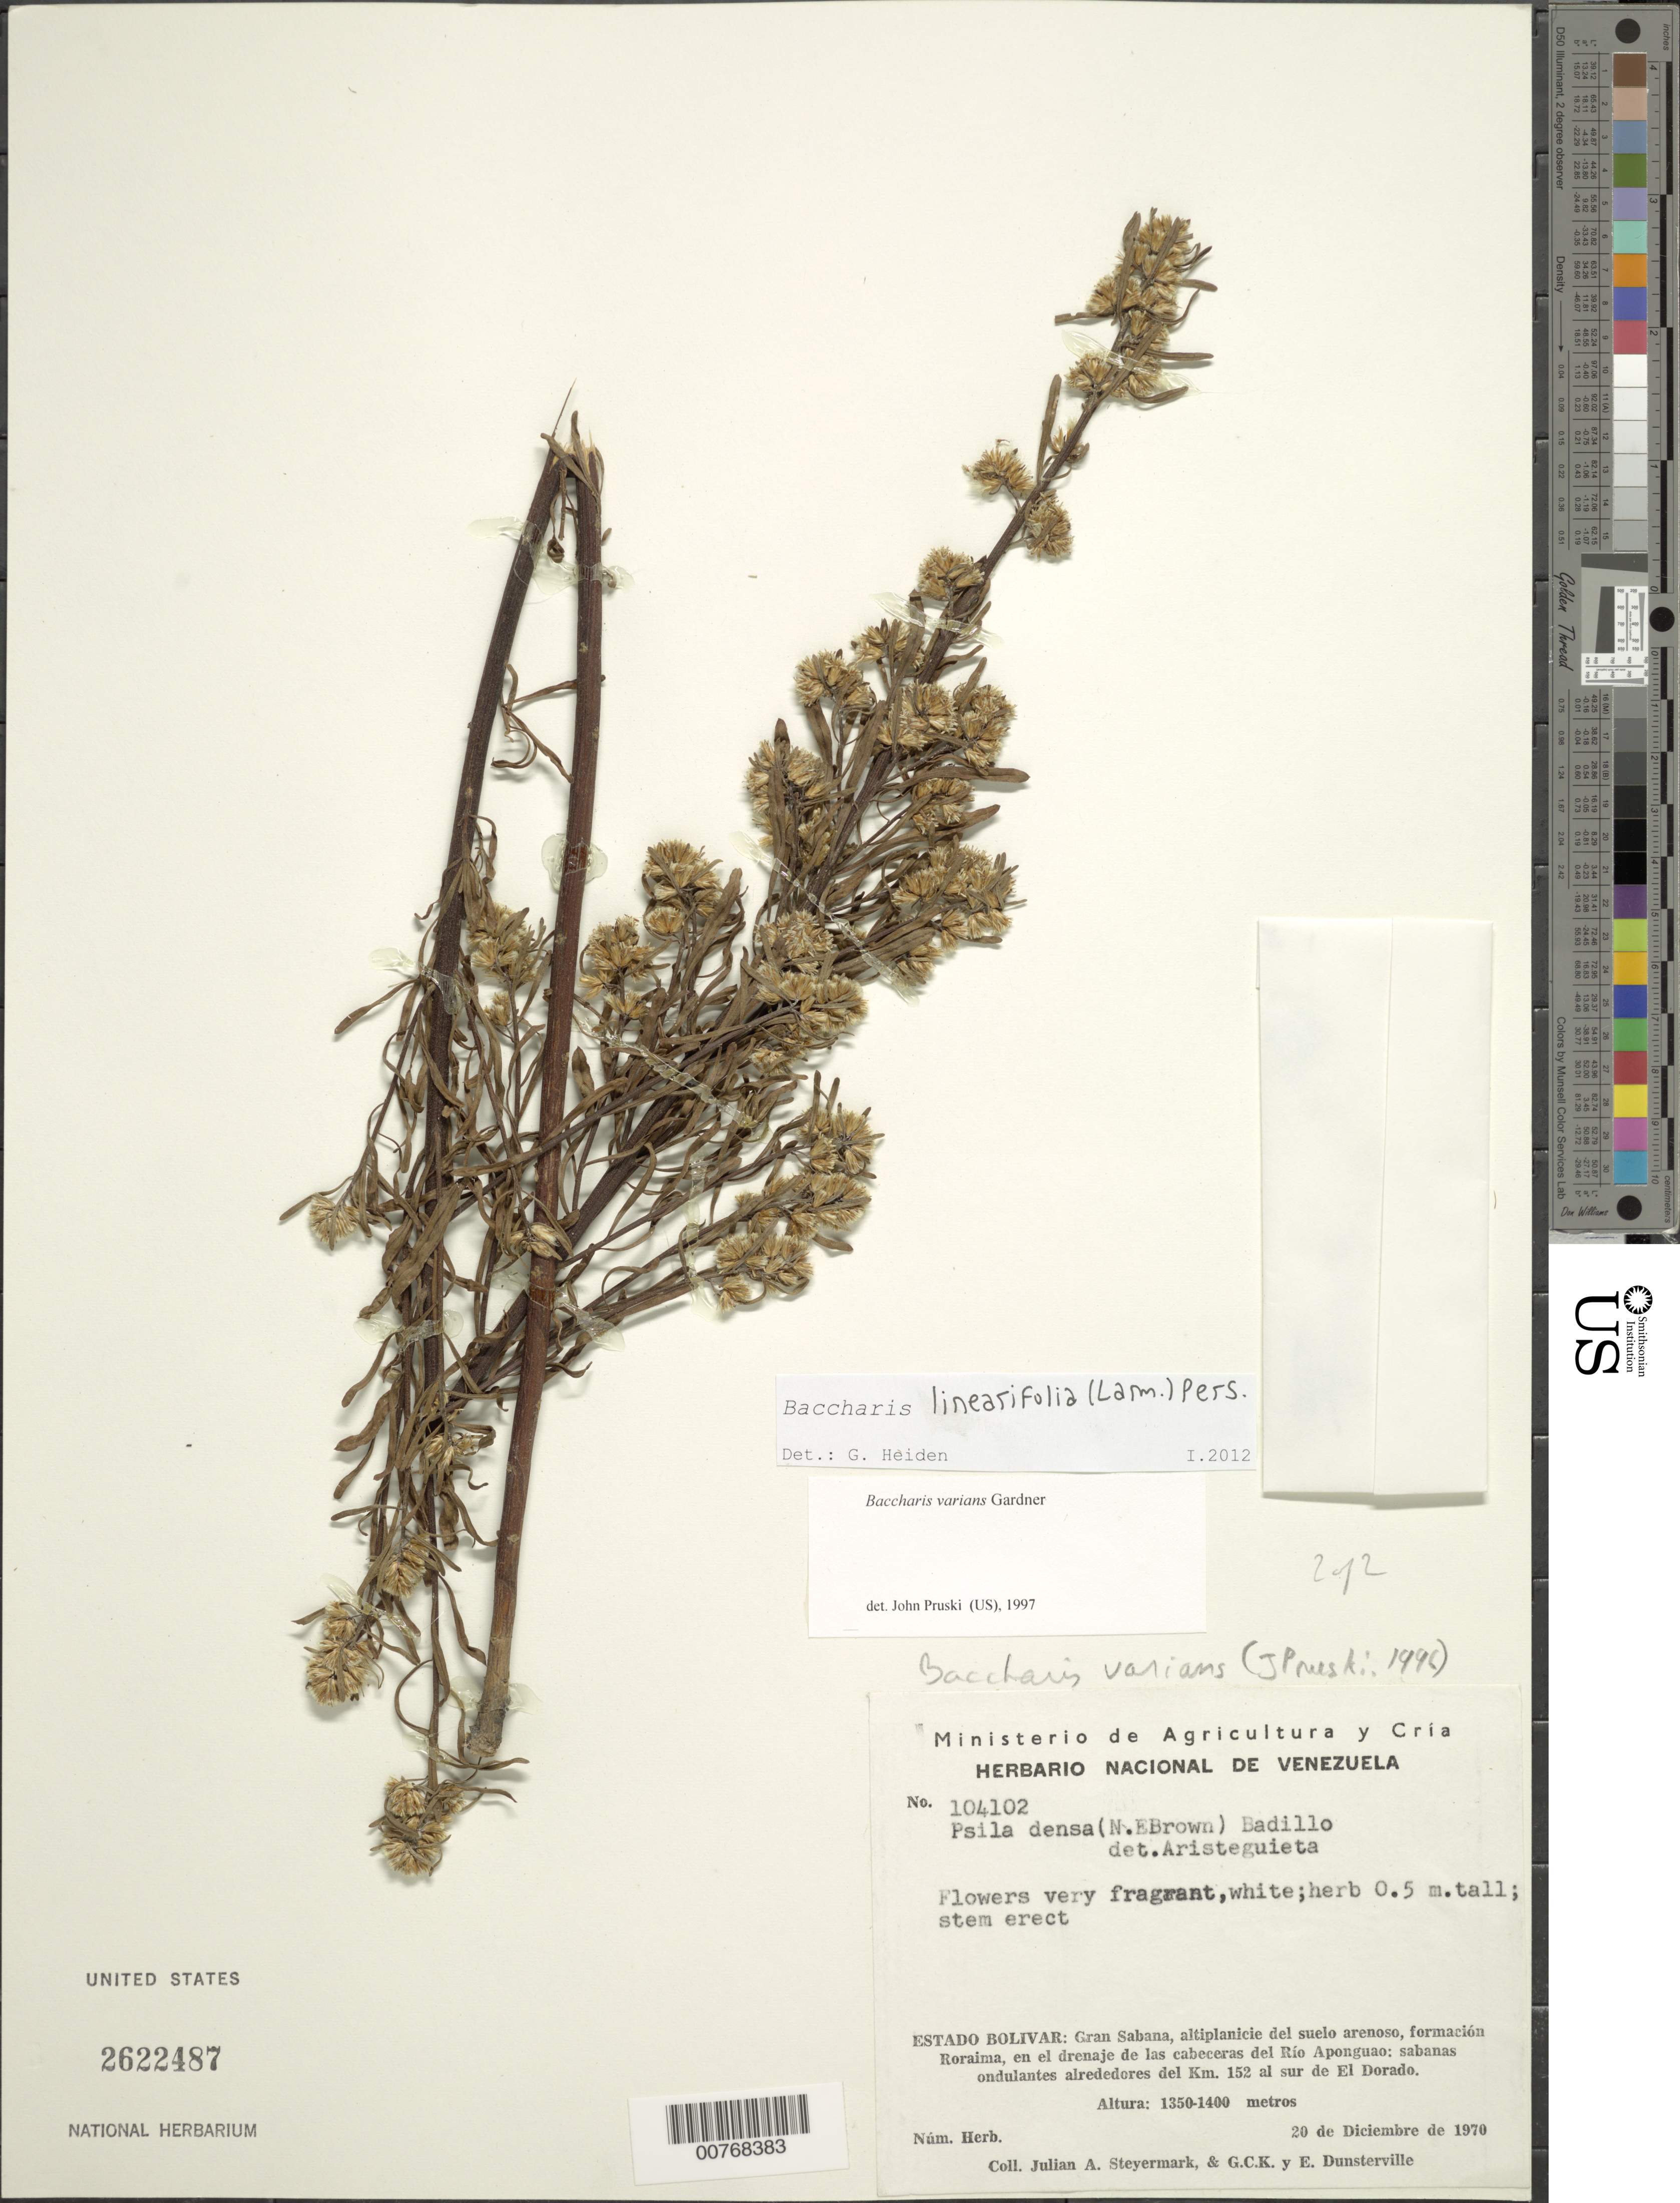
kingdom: Plantae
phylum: Tracheophyta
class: Magnoliopsida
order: Asterales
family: Asteraceae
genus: Baccharis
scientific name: Baccharis linearifolia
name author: (Lam.) Pers.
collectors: J. Steyermark, G. C. K. Dunsterville & E. Dunsterville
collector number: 104102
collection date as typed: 20-Dec-70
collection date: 1970-12-20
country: Venezuela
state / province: Bolívar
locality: Gran Sabana, Roraima, drenaje de las caberceras Río Aponguao, km 152 al sur de El Dorado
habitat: Sabanas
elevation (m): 1350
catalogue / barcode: US 2622487